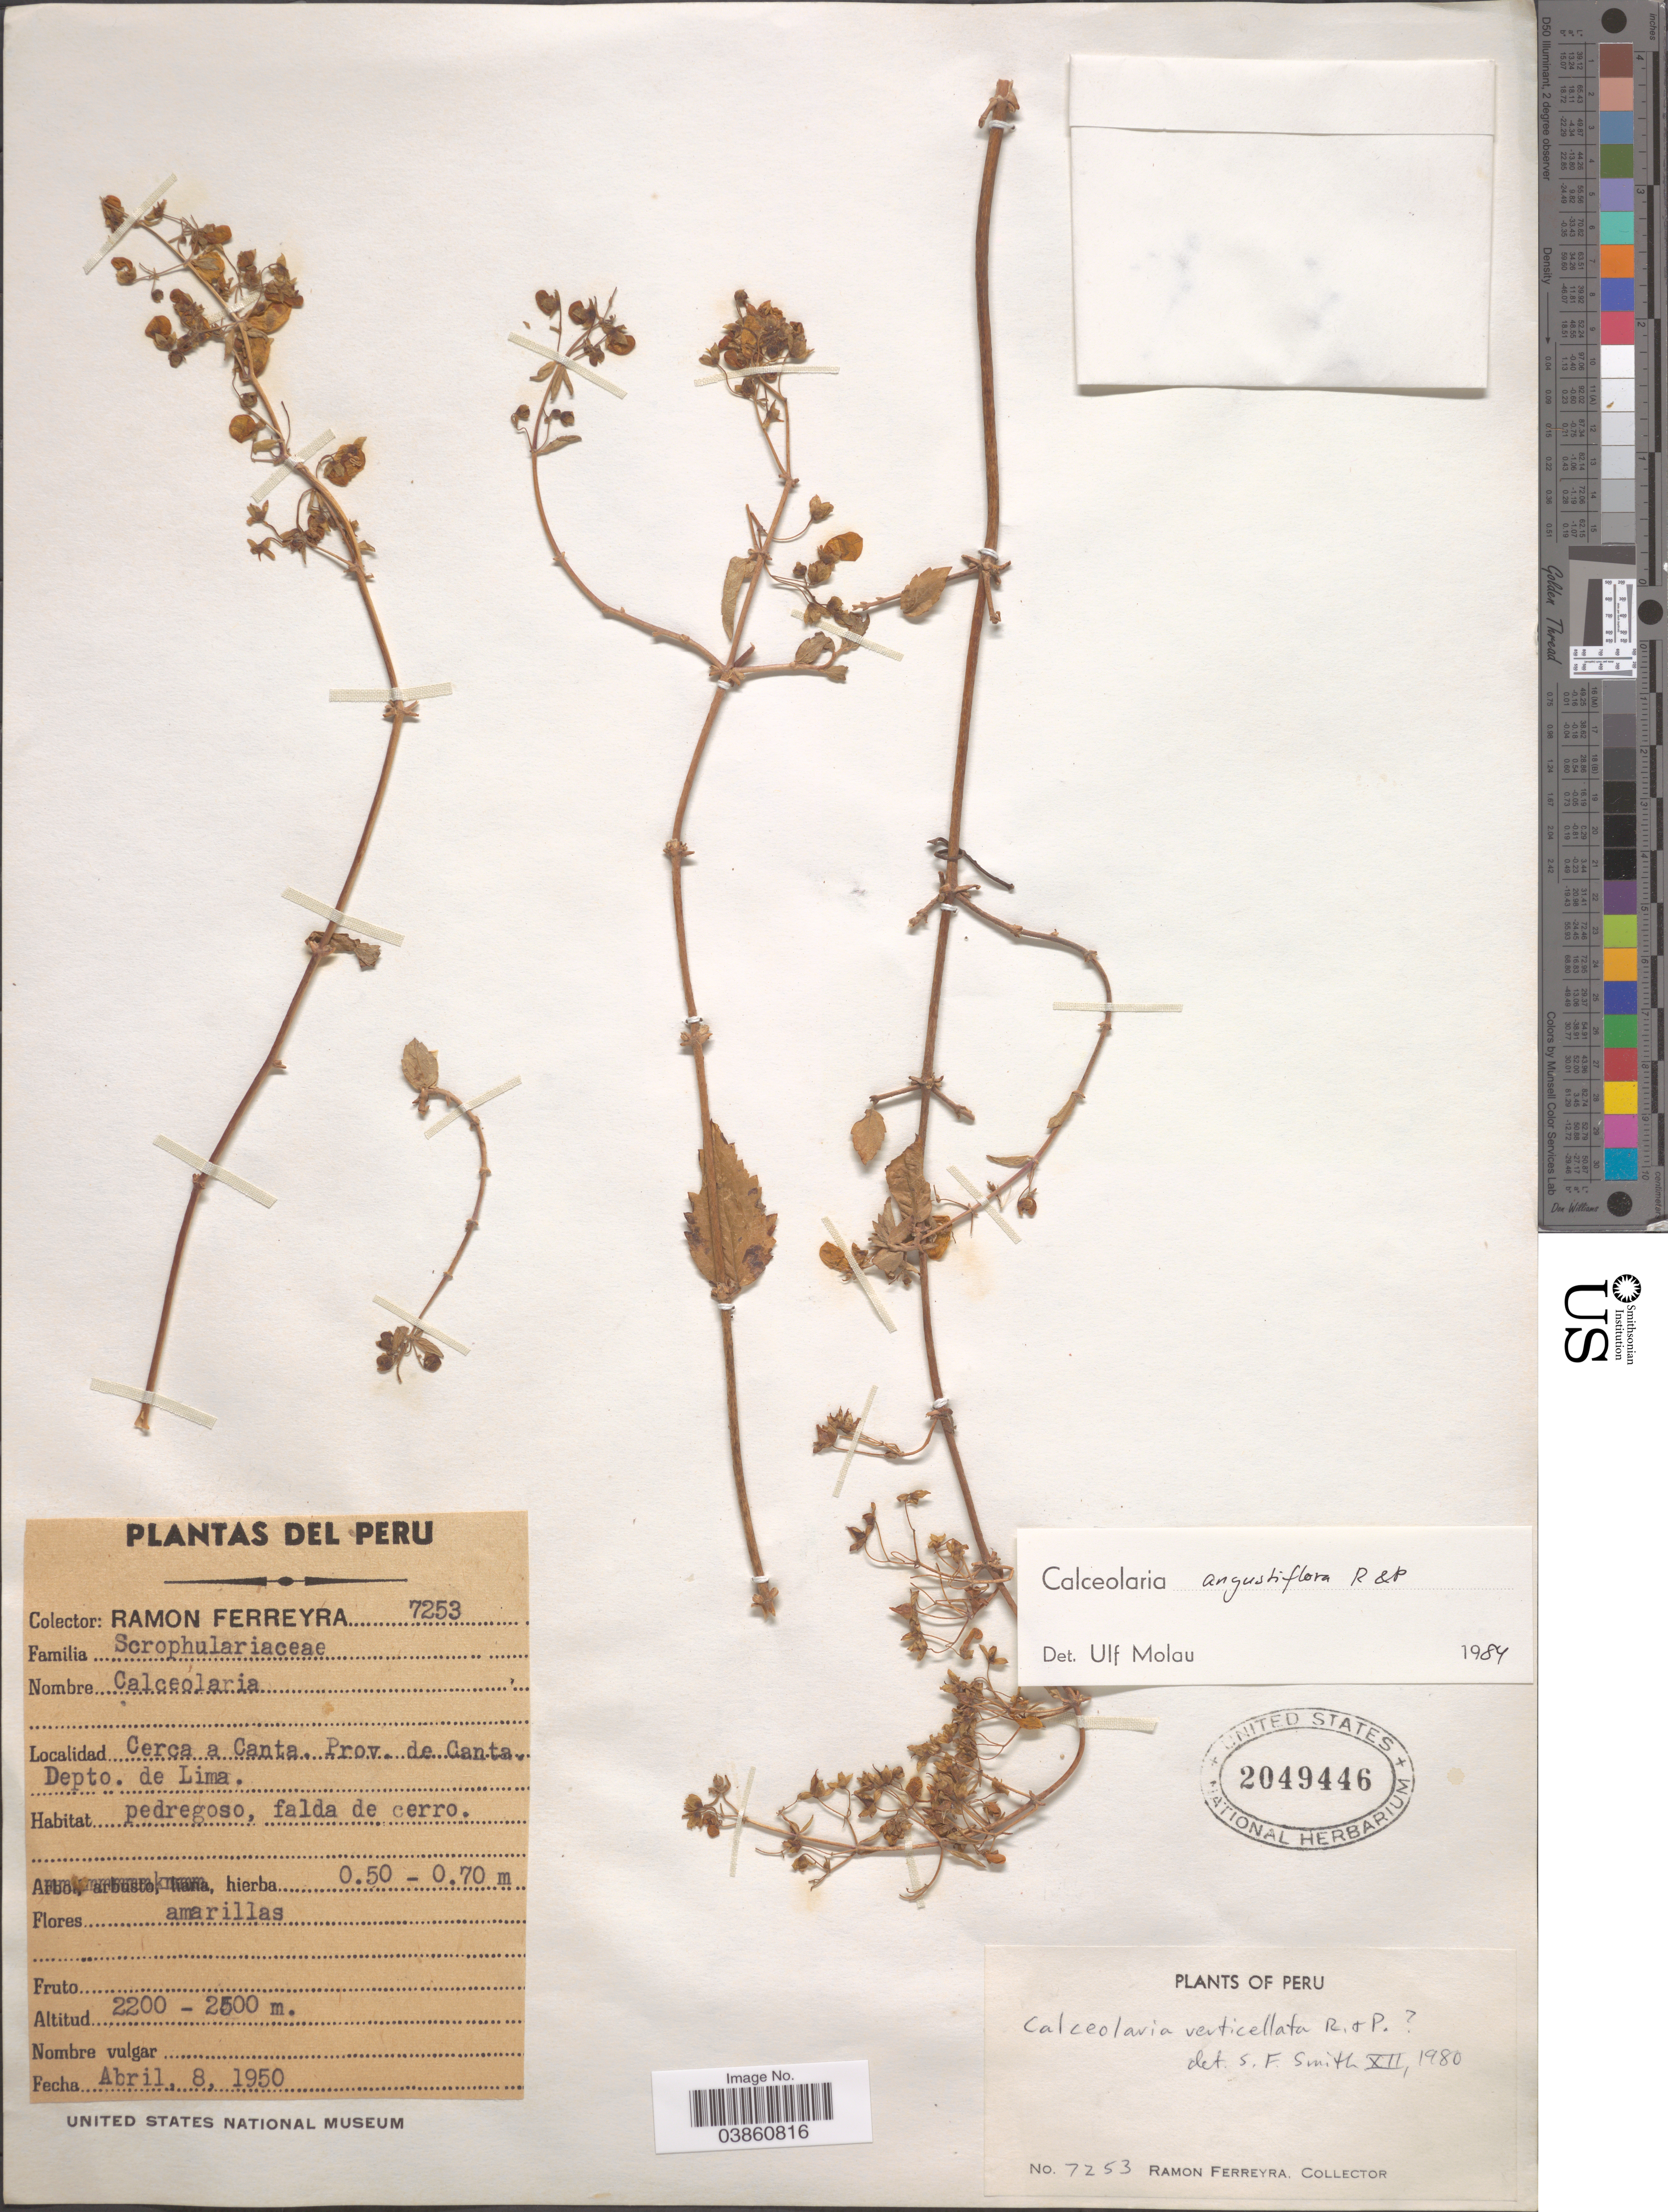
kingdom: Plantae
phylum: Tracheophyta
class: Magnoliopsida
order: Lamiales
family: Calceolariaceae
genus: Calceolaria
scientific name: Calceolaria angustiflora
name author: Ruiz & Pav.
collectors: R. A. Ferreyra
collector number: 7253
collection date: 1950-04-08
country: Peru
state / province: Lima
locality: Cerca a Canta, Prov. de Canta, Depto. de Lima.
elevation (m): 2200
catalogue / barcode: US 2049446